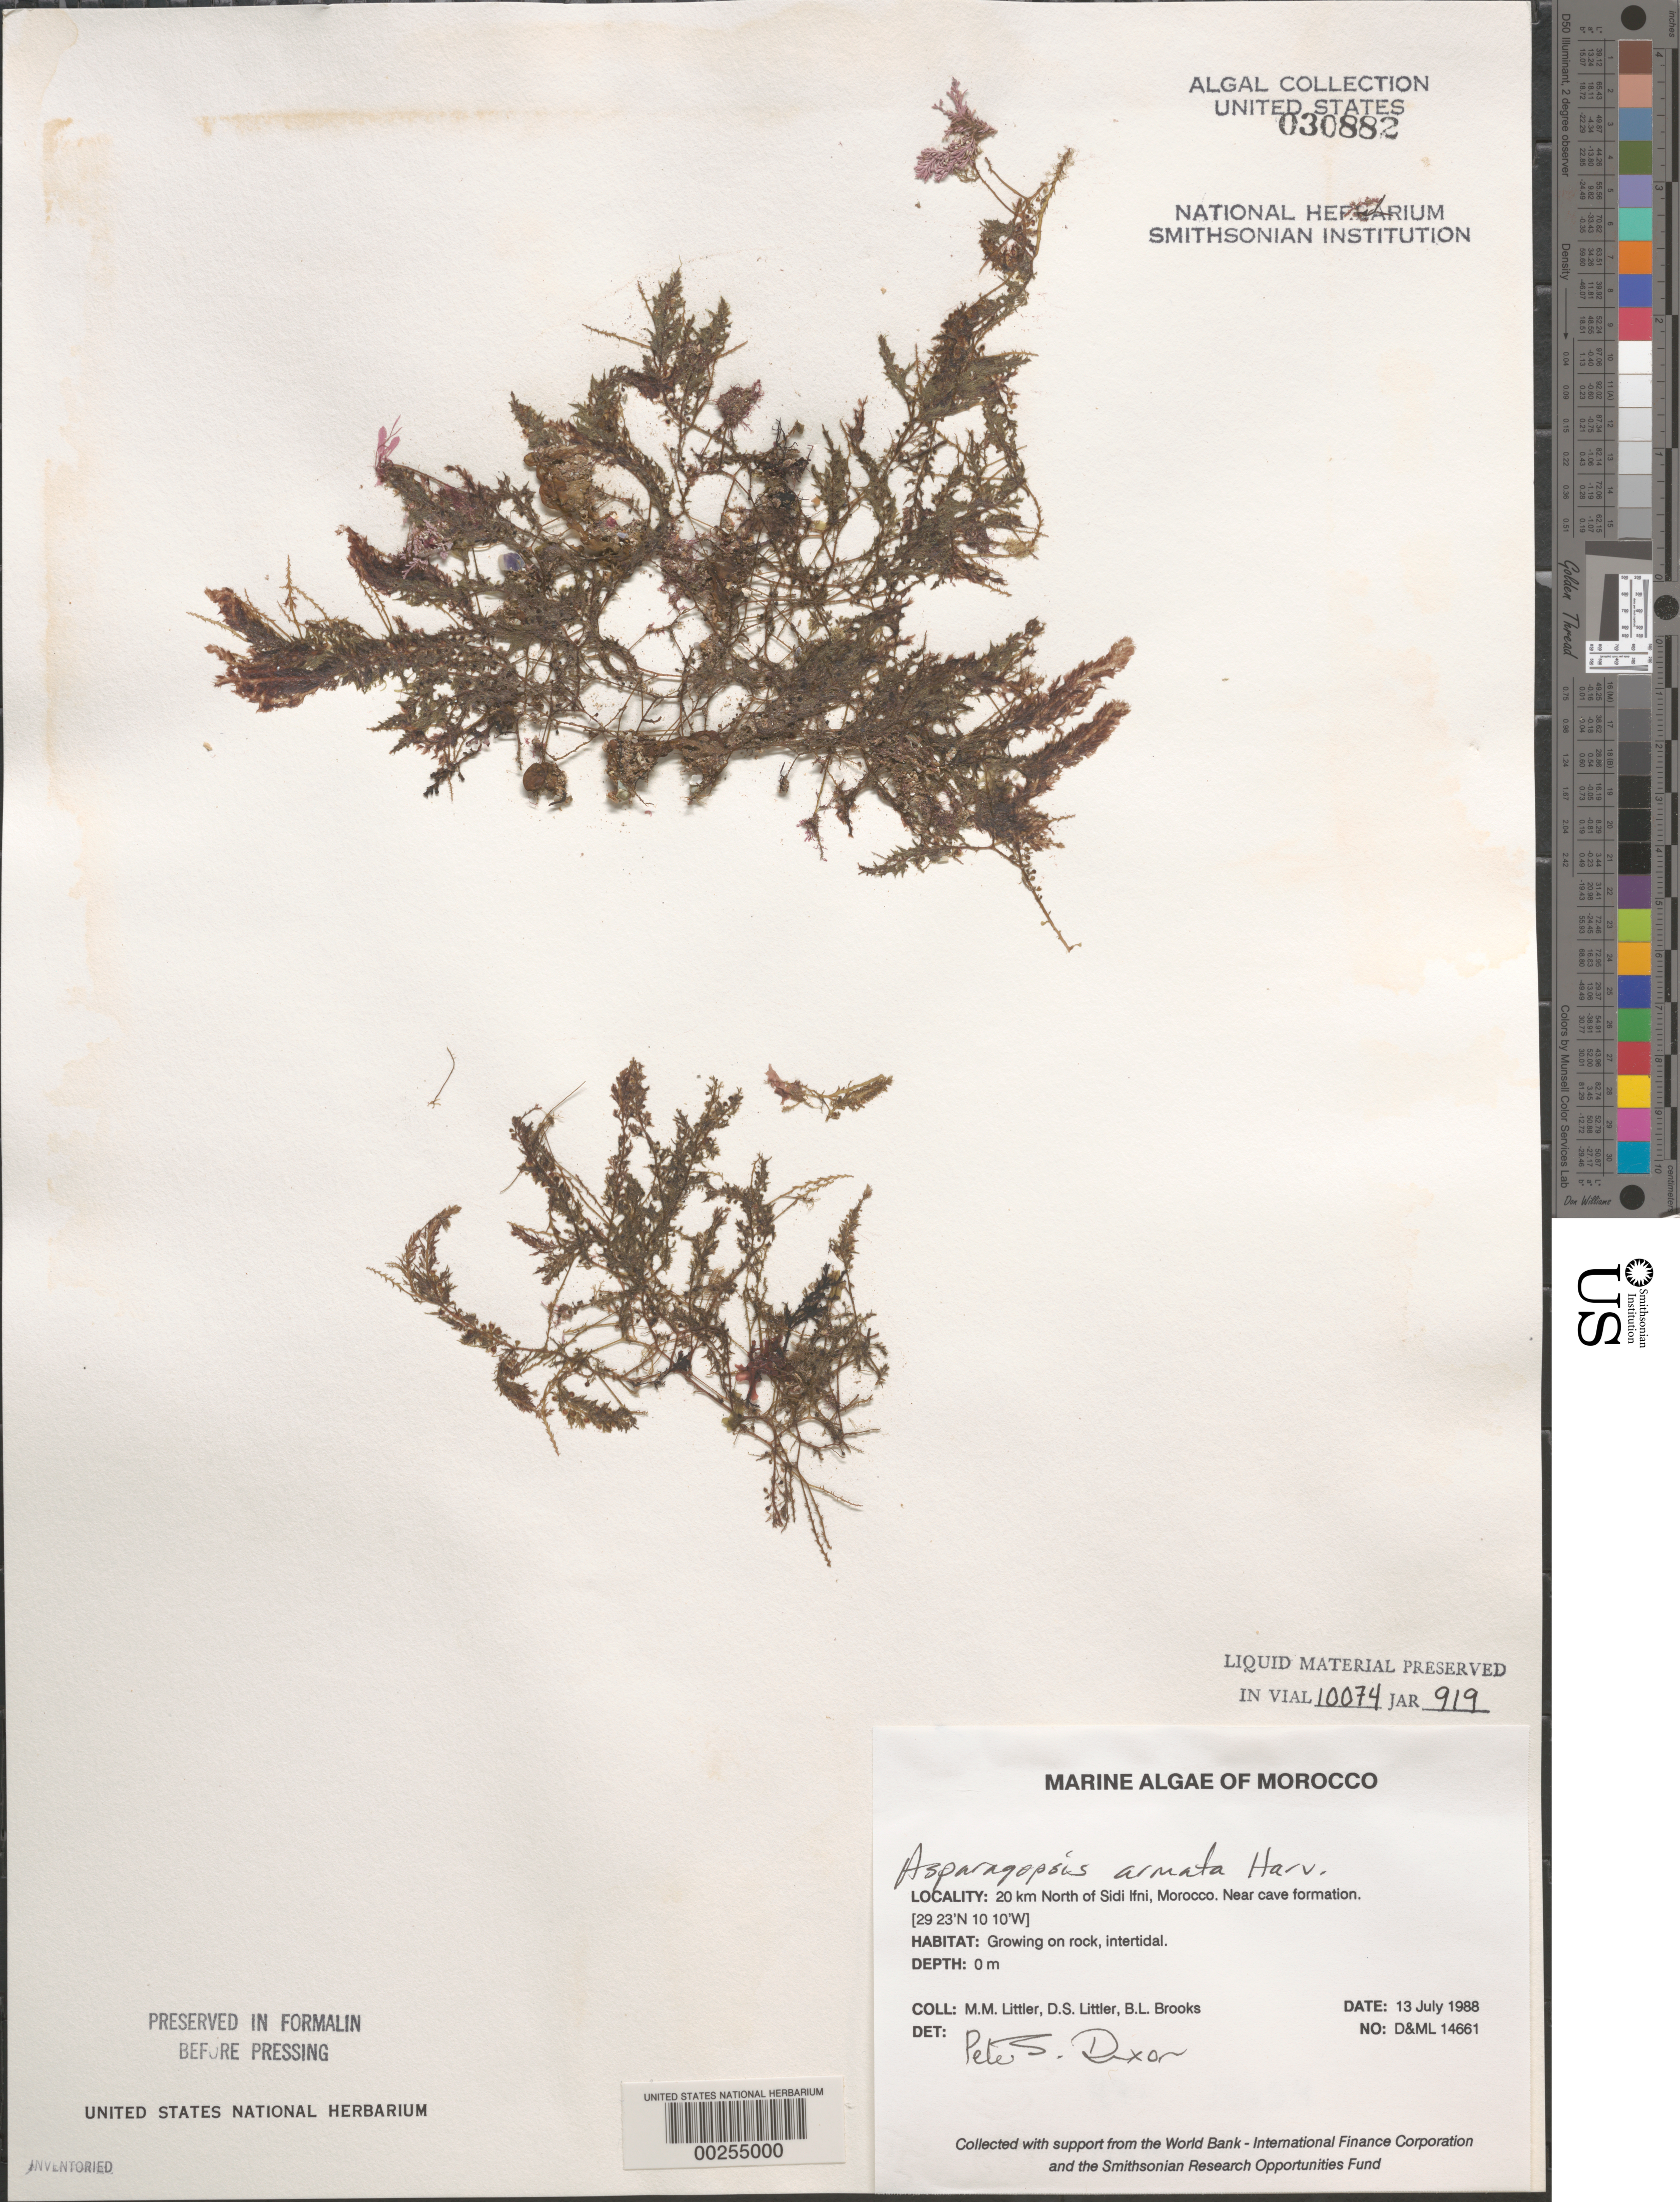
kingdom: Plantae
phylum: Rhodophyta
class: Florideophyceae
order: Bonnemaisoniales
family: Bonnemaisoniaceae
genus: Asparagopsis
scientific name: Asparagopsis armata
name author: Harv.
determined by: Dixon, P. S.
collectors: M. M. Littler, D. S. Littler & B. Brooks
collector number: D&ML 14661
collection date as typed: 13 Jul 1988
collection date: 1988-07-13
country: Morocco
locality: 20 km north of Sidi Ifni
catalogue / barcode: US 30882